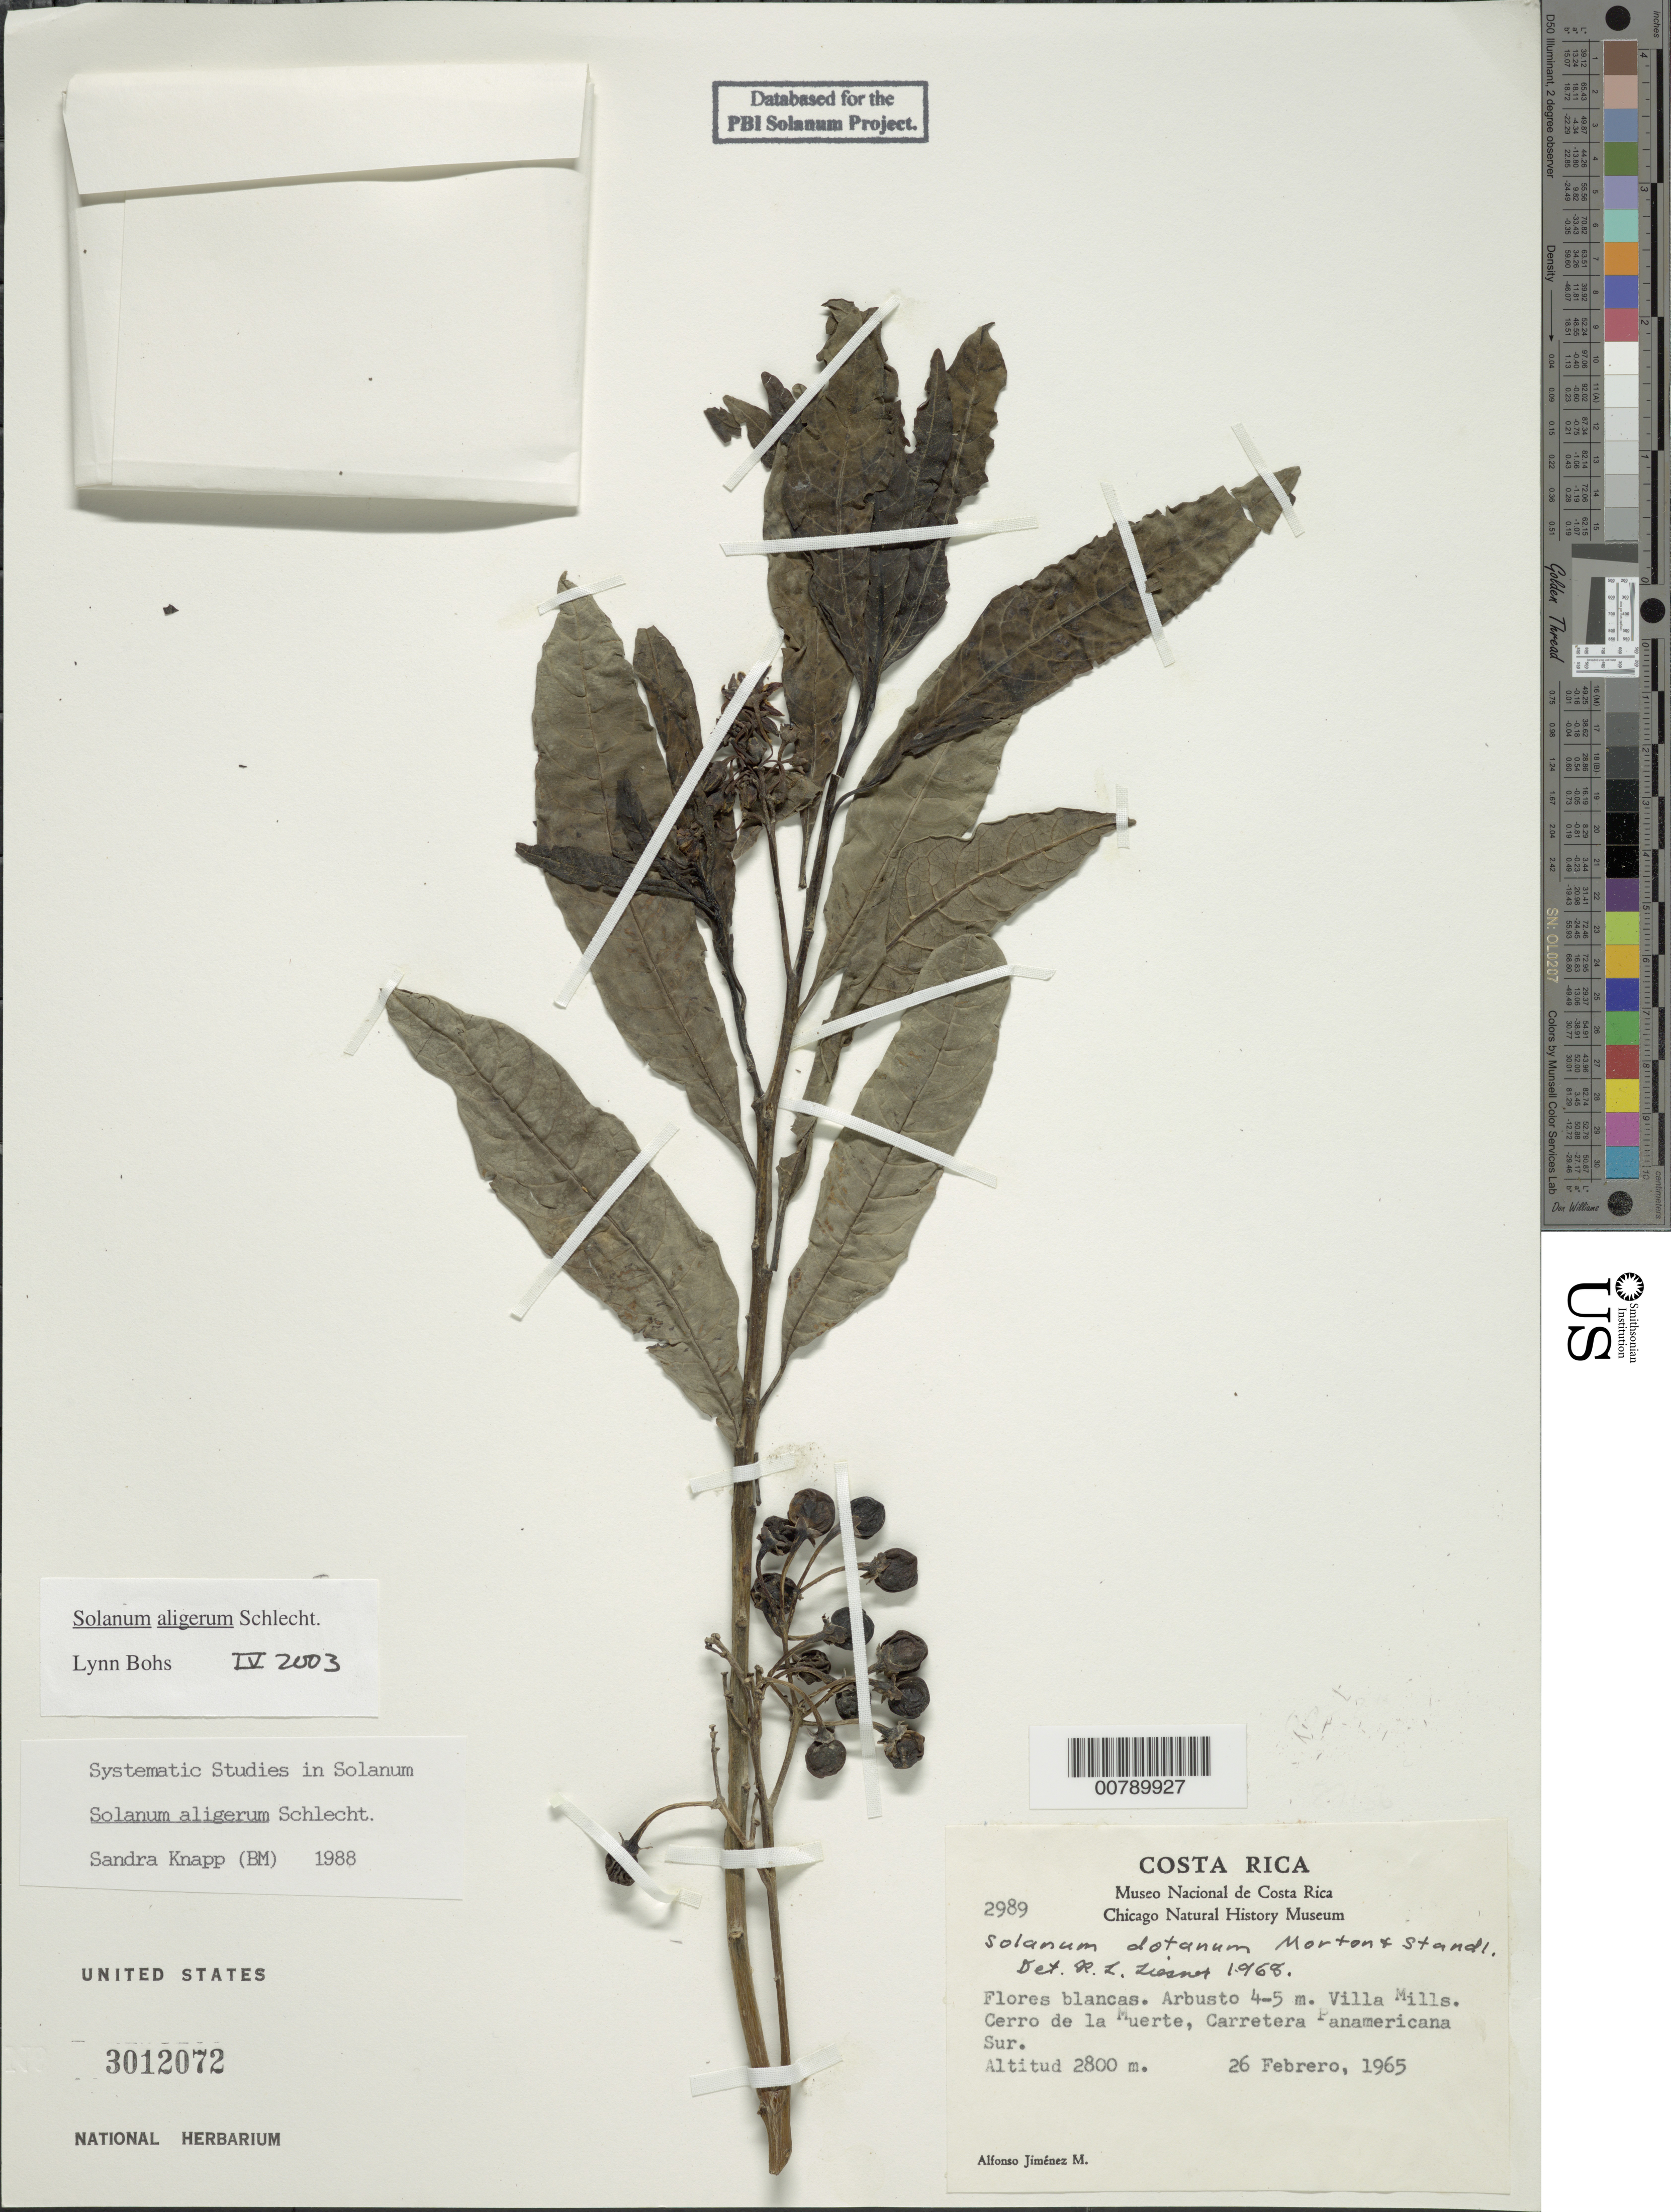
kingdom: Plantae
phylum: Tracheophyta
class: Magnoliopsida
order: Solanales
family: Solanaceae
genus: Solanum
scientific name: Solanum aligerum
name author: Schltdl.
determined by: Knapp, S. D.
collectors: A. Jiménez M.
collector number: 2989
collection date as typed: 26 Feb 1965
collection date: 1965-02-26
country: Costa Rica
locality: Villa Mills. Cerro de al Muerte, Panamerican Highway South.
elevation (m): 2800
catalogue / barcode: US 3012072